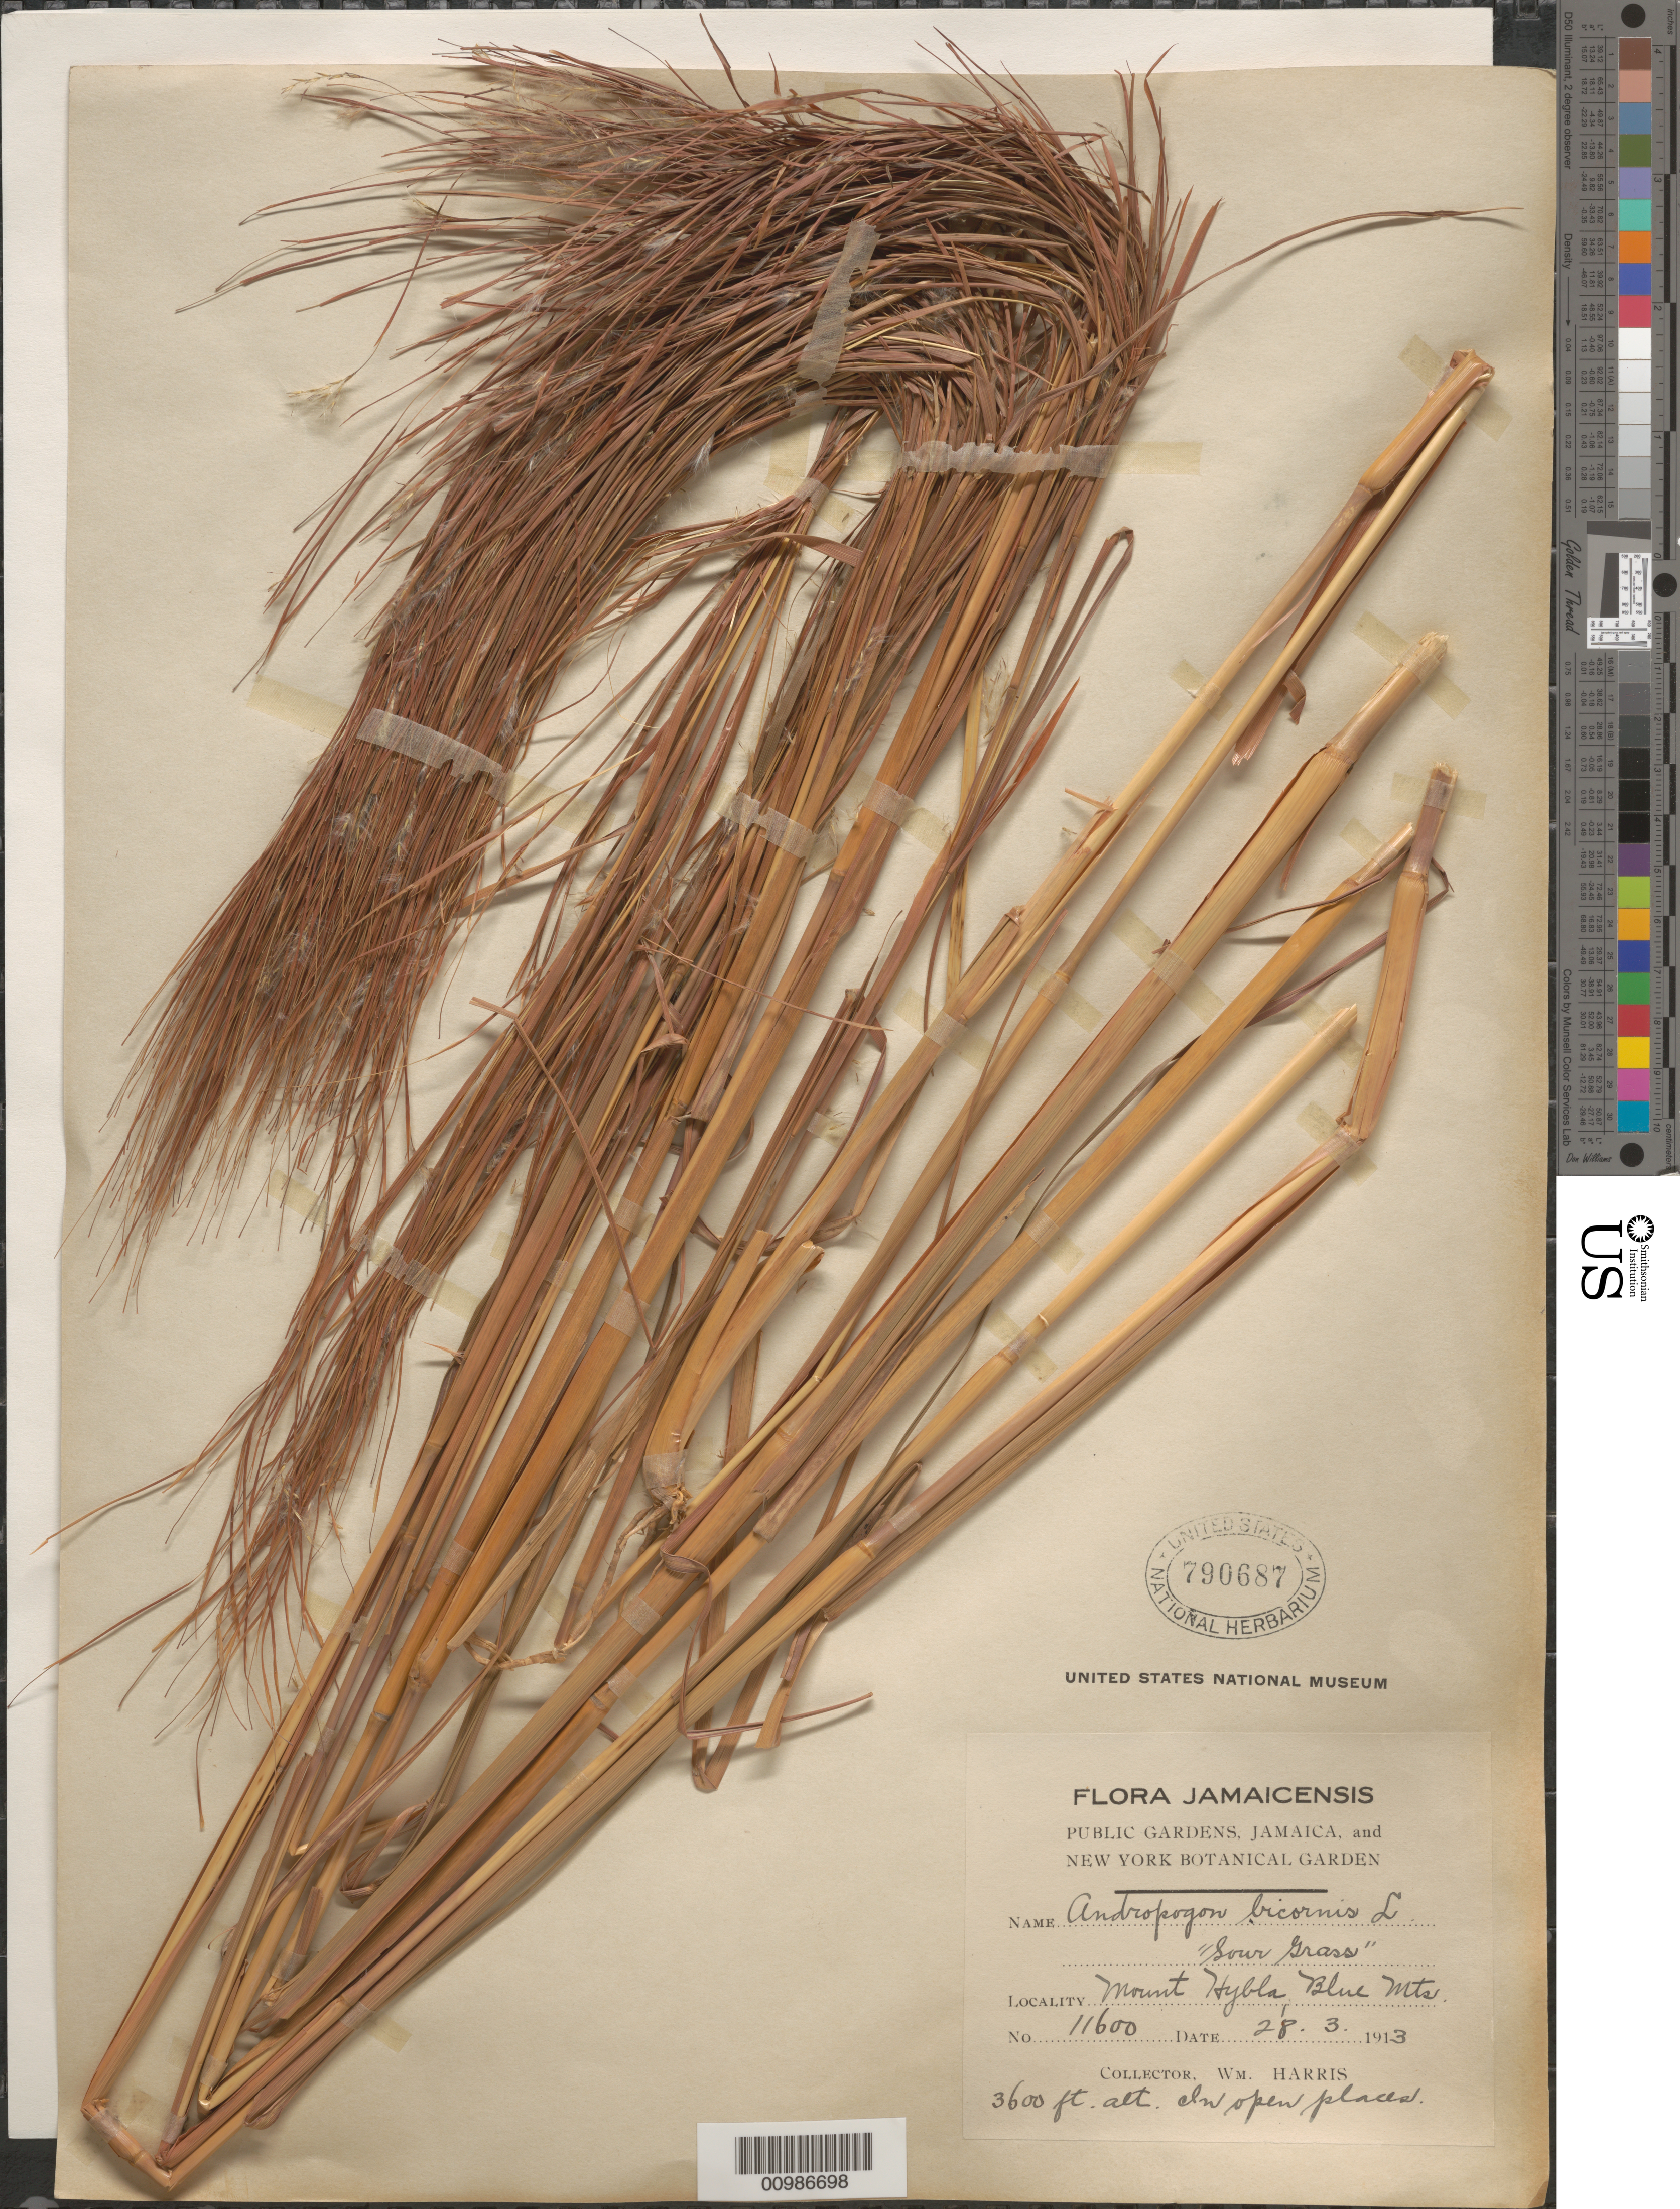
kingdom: Plantae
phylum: Tracheophyta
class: Liliopsida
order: Poales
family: Poaceae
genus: Andropogon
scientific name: Andropogon bicornis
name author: L.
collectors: W. H. Harris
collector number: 11600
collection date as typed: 28 Mar 1913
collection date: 1913-03-28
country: Jamaica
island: Jamaica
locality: Blue Mountains, Mount Hybla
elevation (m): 1097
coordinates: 0 N, 0 E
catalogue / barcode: US 790687